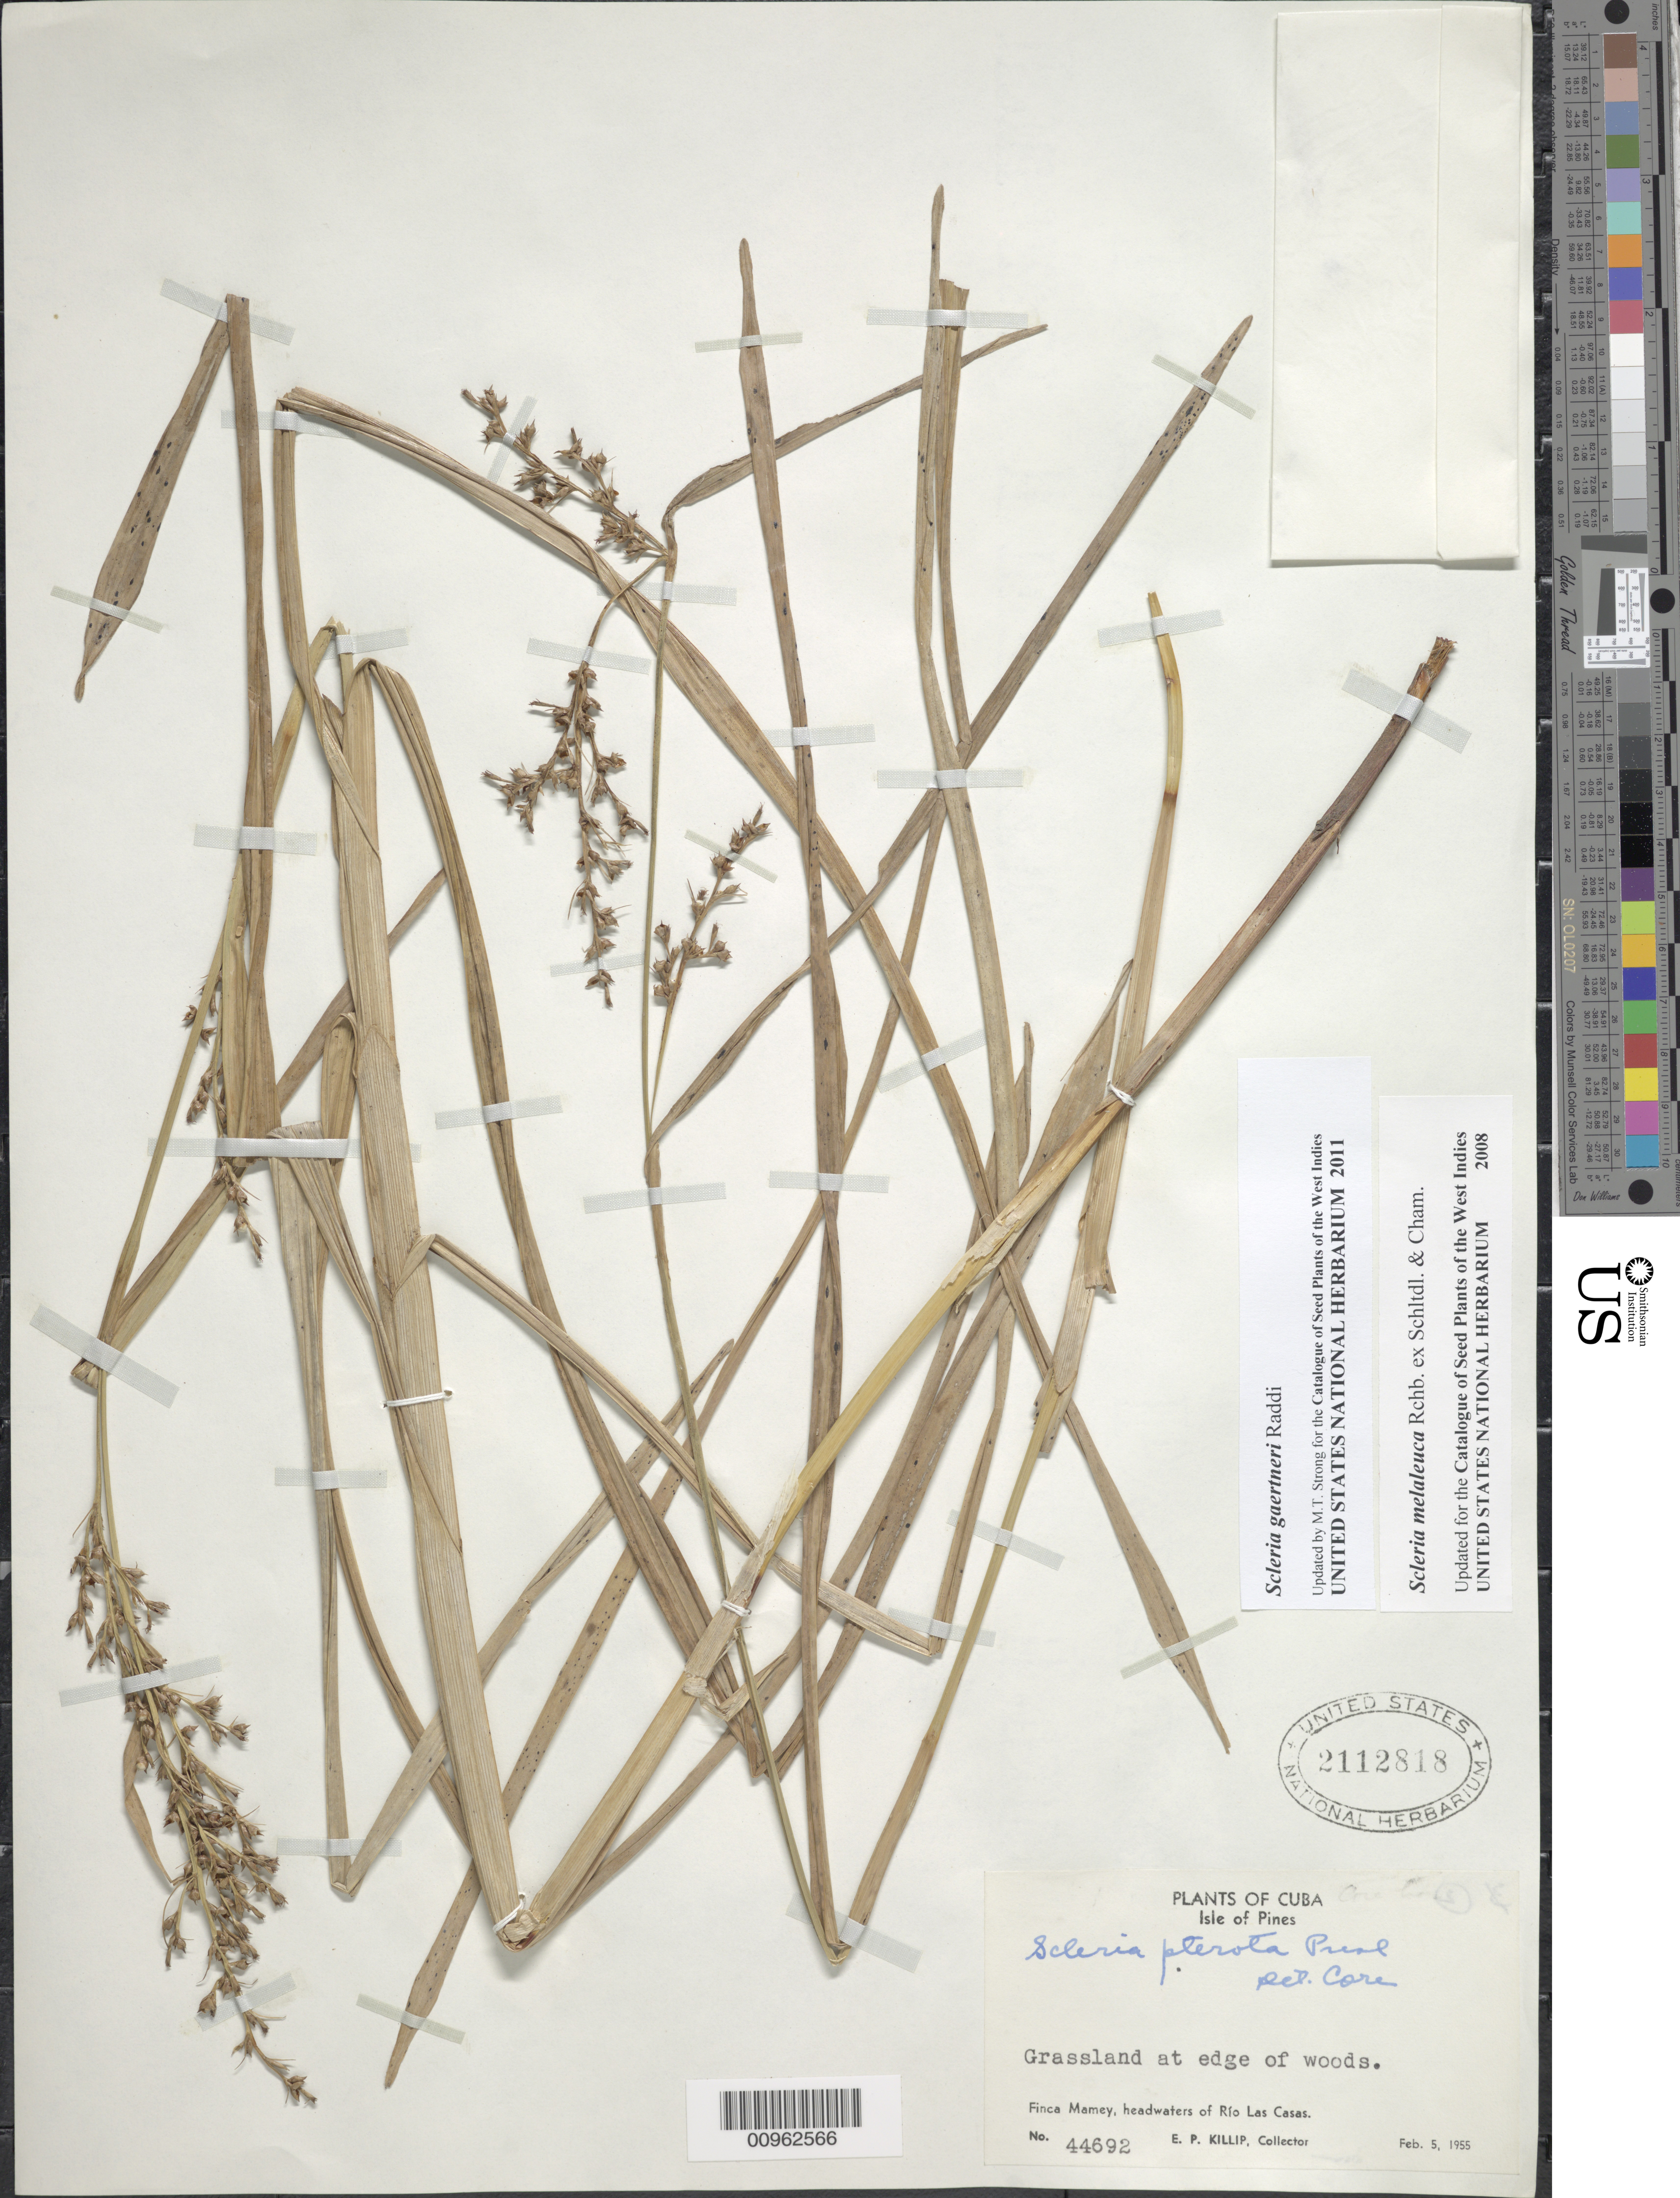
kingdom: Plantae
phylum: Tracheophyta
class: Liliopsida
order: Poales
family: Cyperaceae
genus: Scleria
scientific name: Scleria gaertneri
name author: Raddi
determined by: Strong, M. T., (US), Smithsonian Institution - National Museum of Natural History (UNITED STATES)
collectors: E. P. Killip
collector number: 44692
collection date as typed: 05 Feb 1955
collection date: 1955-02-05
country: Cuba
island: Isla de la Juventud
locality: Isle of Pines, Finca Mamey, headwaters of Río Las Casas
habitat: Grassland at edge of woods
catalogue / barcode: US 2112818